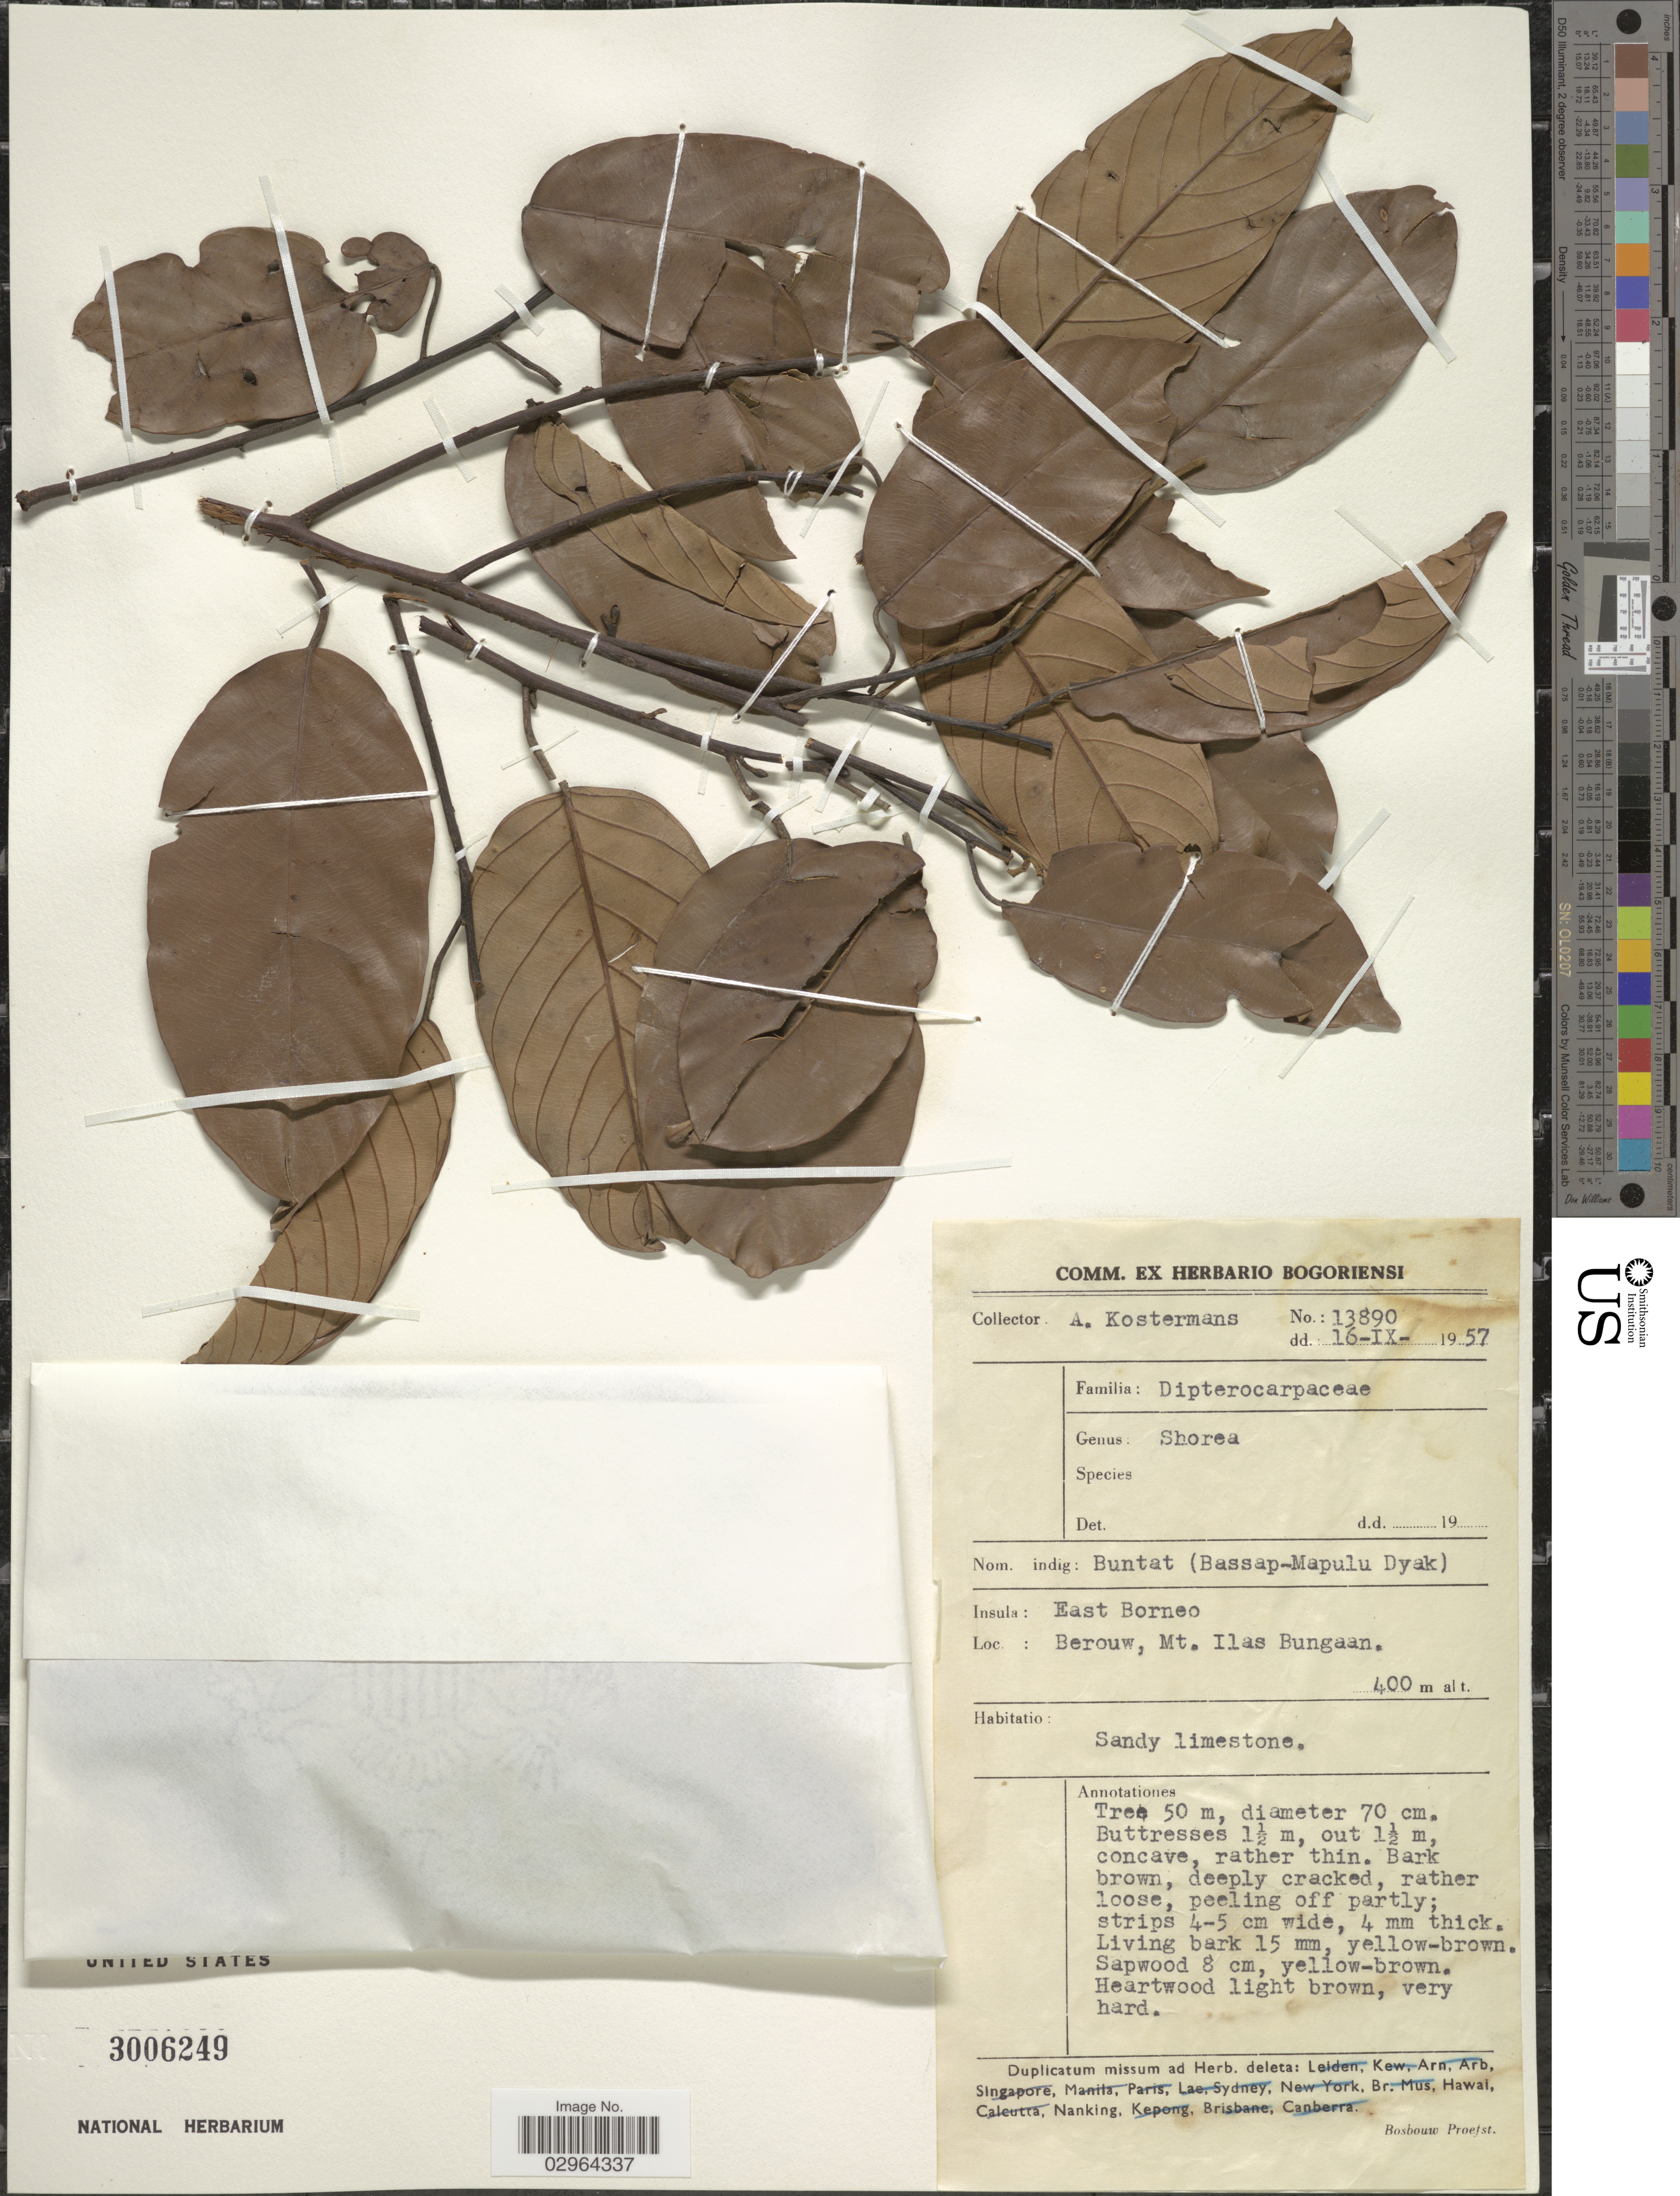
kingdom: Plantae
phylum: Tracheophyta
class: Magnoliopsida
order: Malvales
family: Dipterocarpaceae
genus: Shorea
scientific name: Shorea atrinervosa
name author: Symington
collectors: A. J. G. Kostermans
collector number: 13890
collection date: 1957-09-16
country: Indonesia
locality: Insula: East Borneo. Berouw, Mt. Ilas Bungaan.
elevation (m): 400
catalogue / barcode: US 3006249